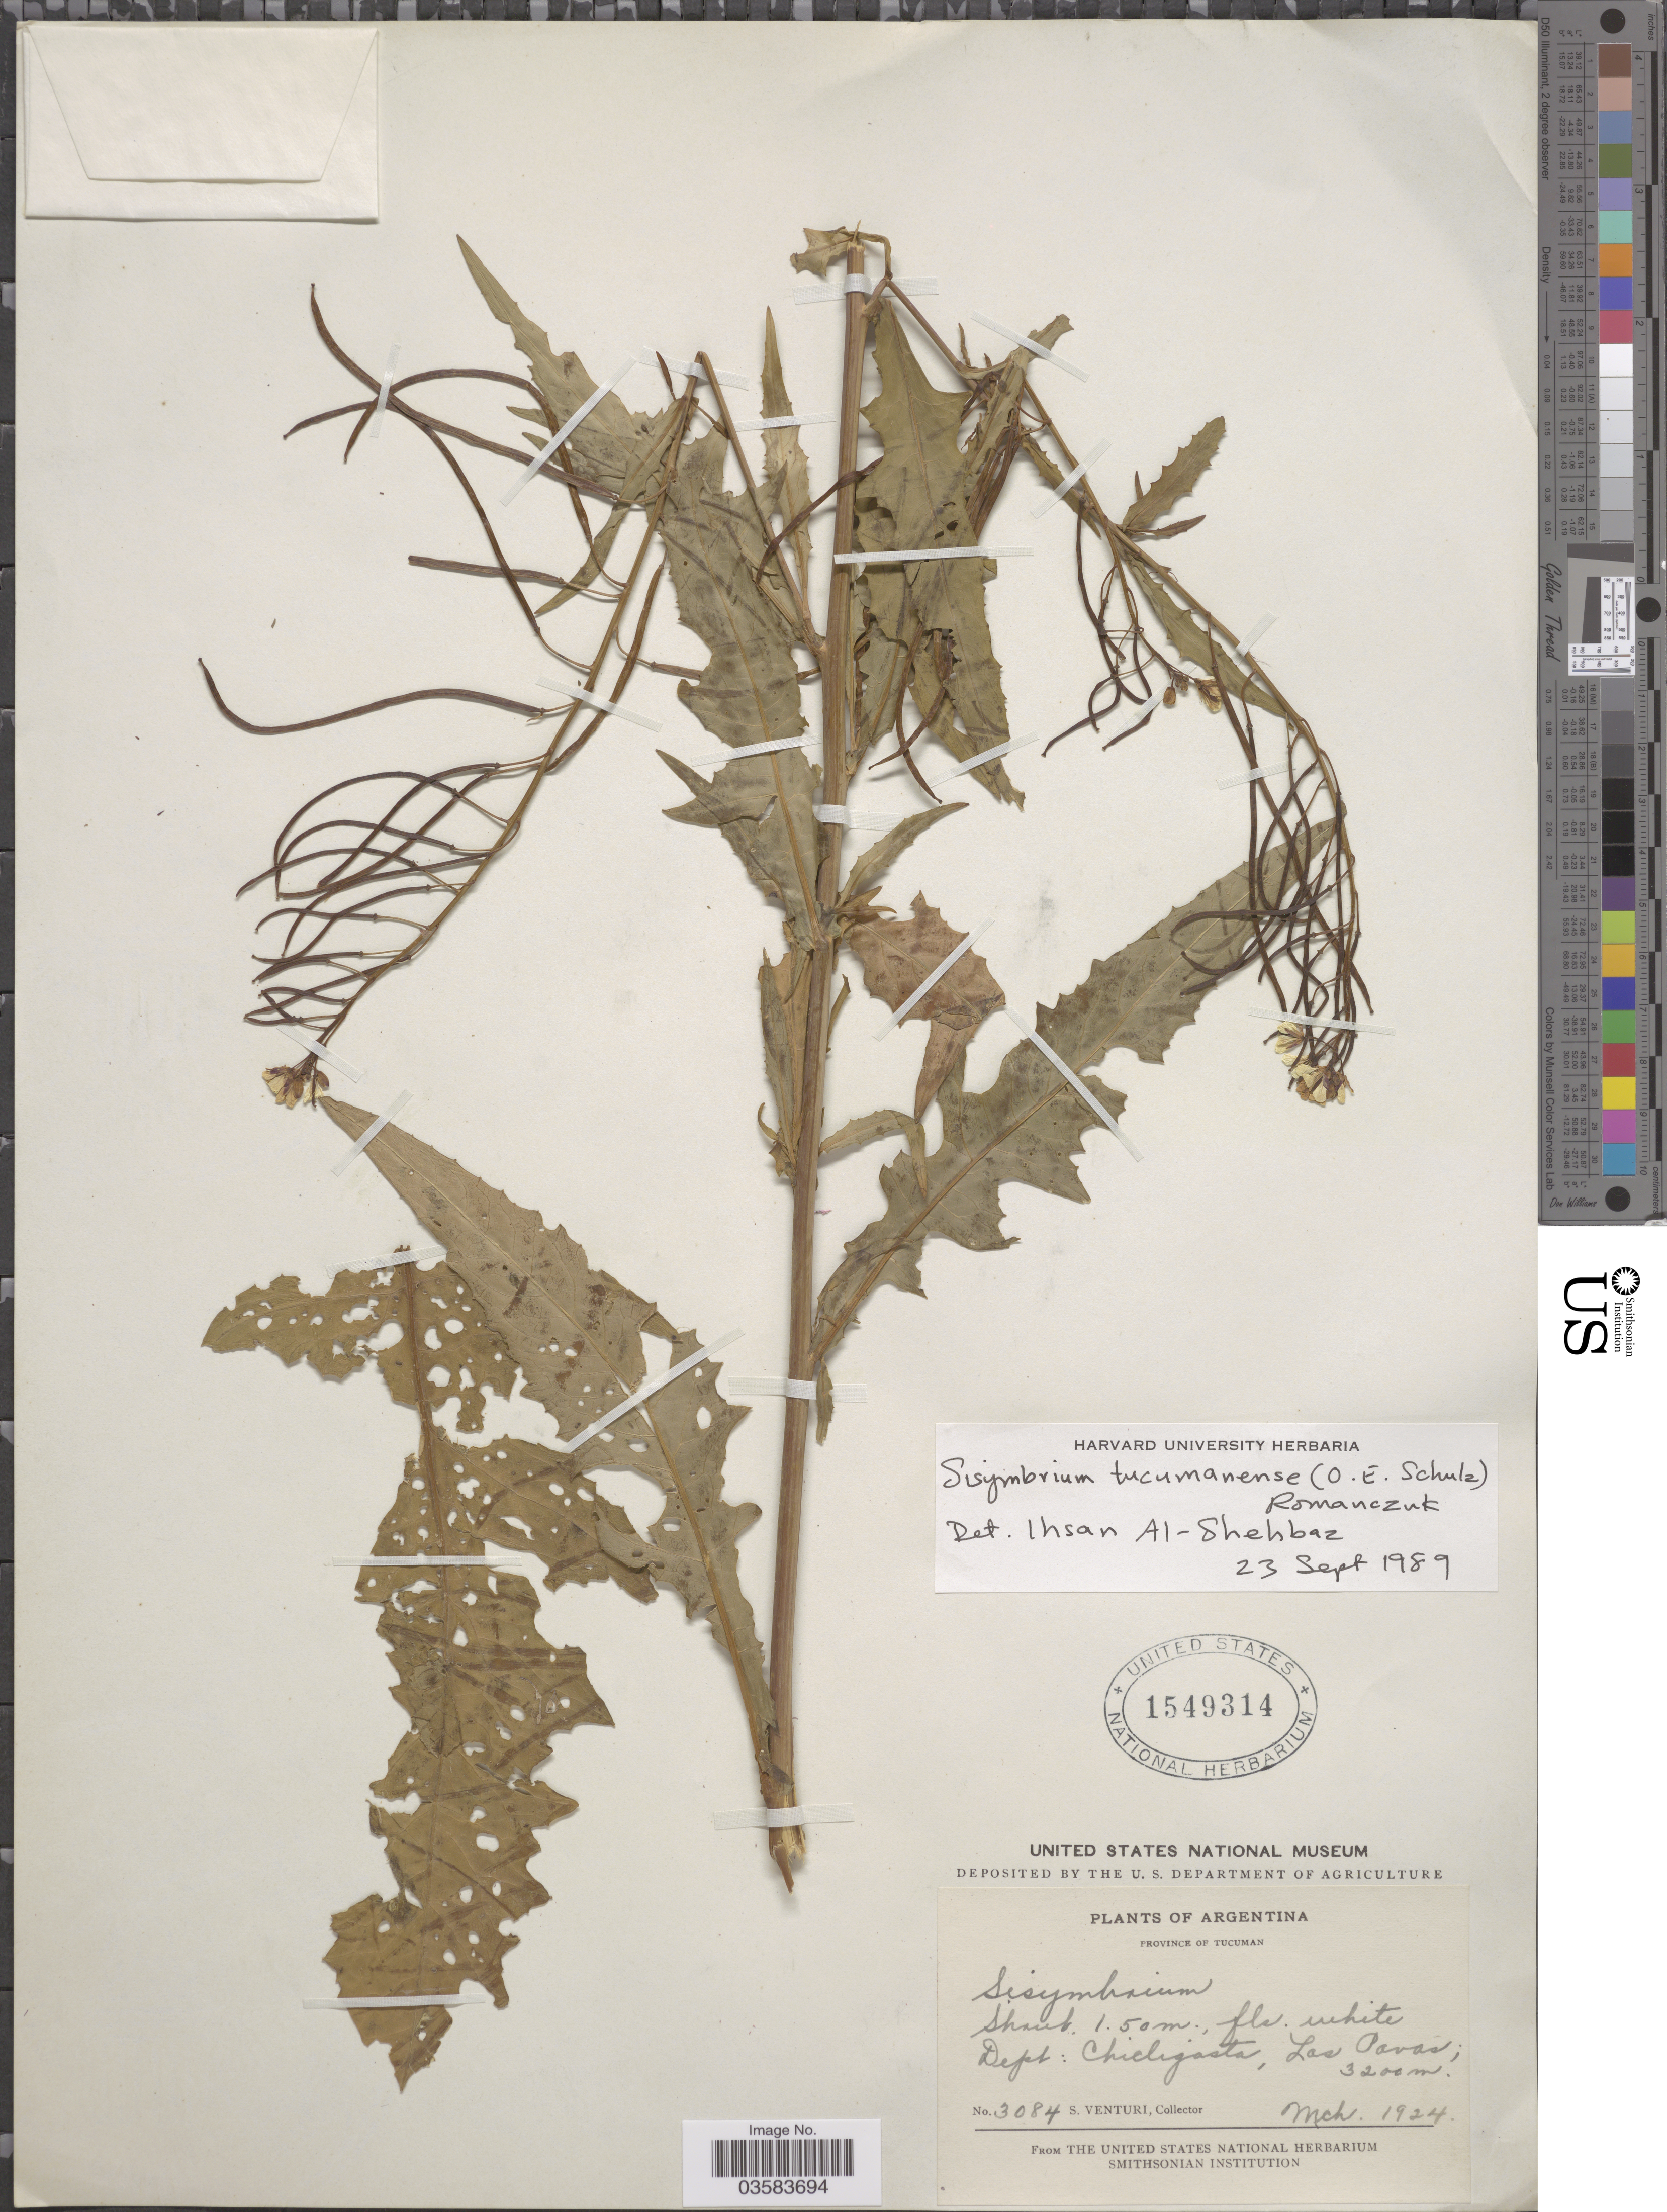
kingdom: Plantae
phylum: Tracheophyta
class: Magnoliopsida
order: Brassicales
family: Brassicaceae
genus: Polypsecadium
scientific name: Polypsecadium tucumanense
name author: (O.E. Schulz) Al-Shehbaz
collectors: S. Venturi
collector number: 3084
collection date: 1924-03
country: Argentina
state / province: Tucuman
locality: Dept: Chicligasta, Las Pavas.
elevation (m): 3200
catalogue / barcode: US 1549314